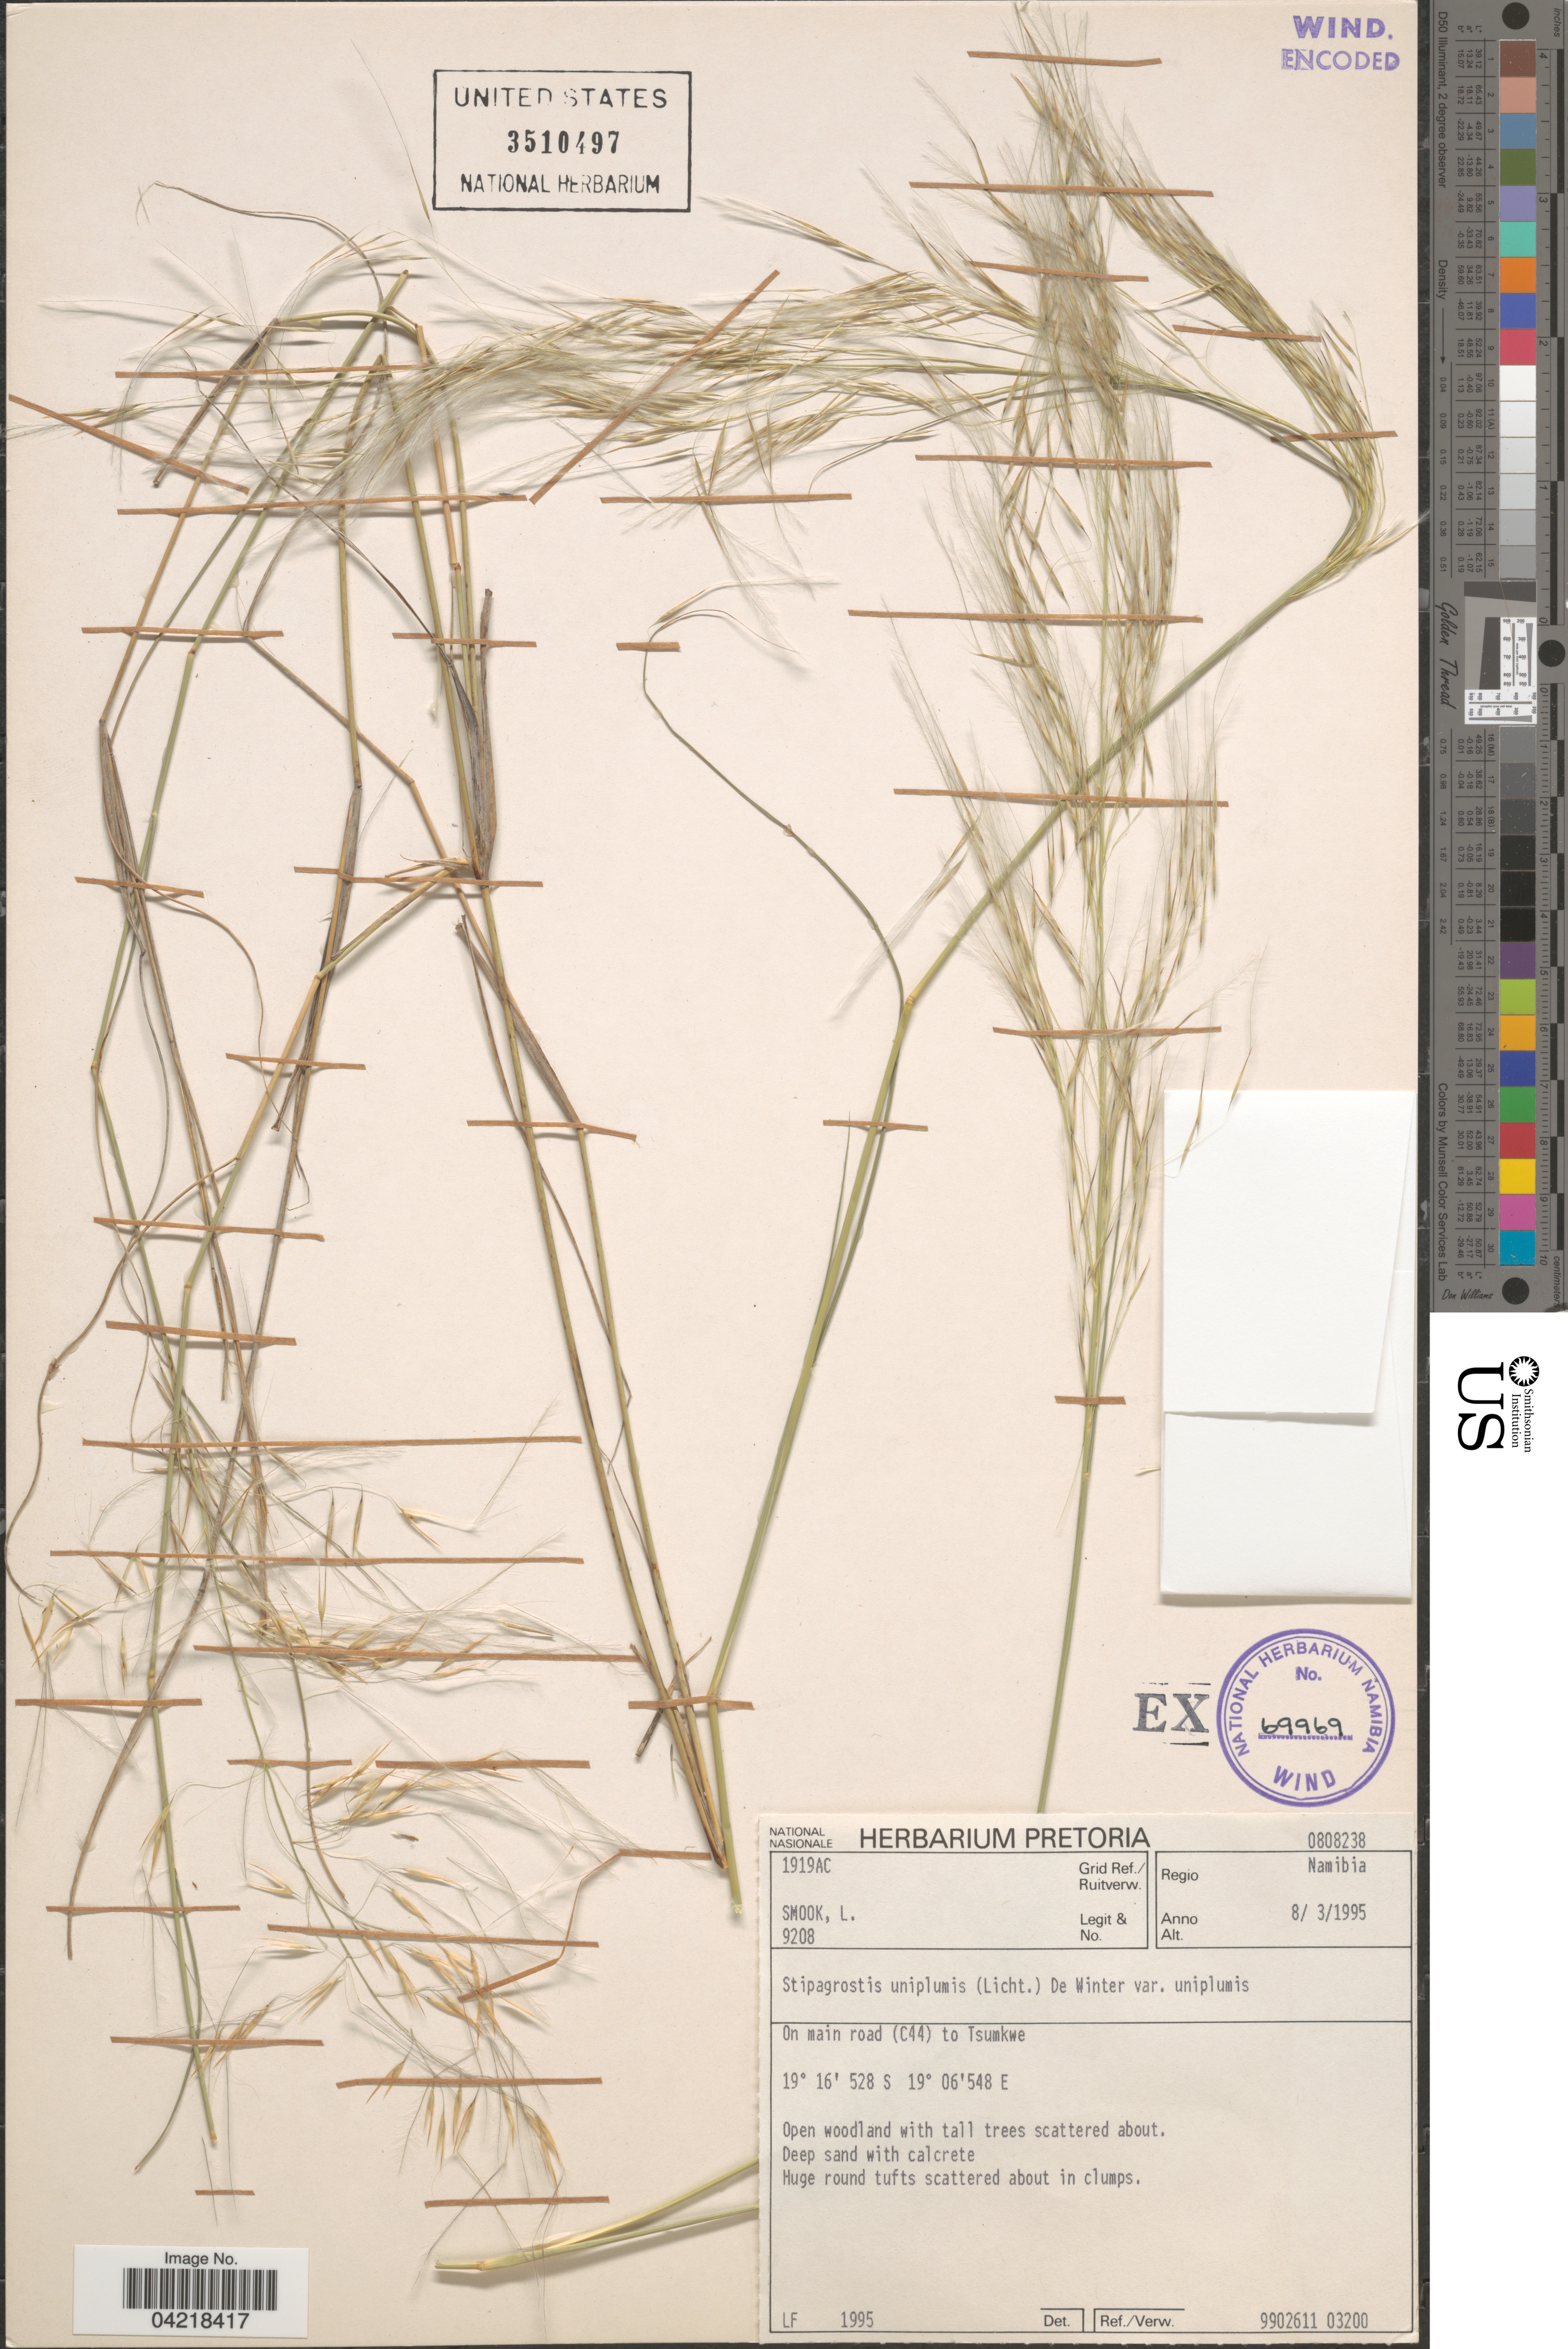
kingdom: Plantae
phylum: Tracheophyta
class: Liliopsida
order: Poales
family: Poaceae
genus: Stipagrostis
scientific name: Stipagrostis uniplumis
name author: (Licht.) De Winter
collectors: L. Smook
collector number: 9208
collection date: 1995-03-08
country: Namibia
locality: Grid Ref./Ruitverw. 1919AC. Regio Namibia. On main road (C44) to Tsumkwe.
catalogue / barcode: US 3510497